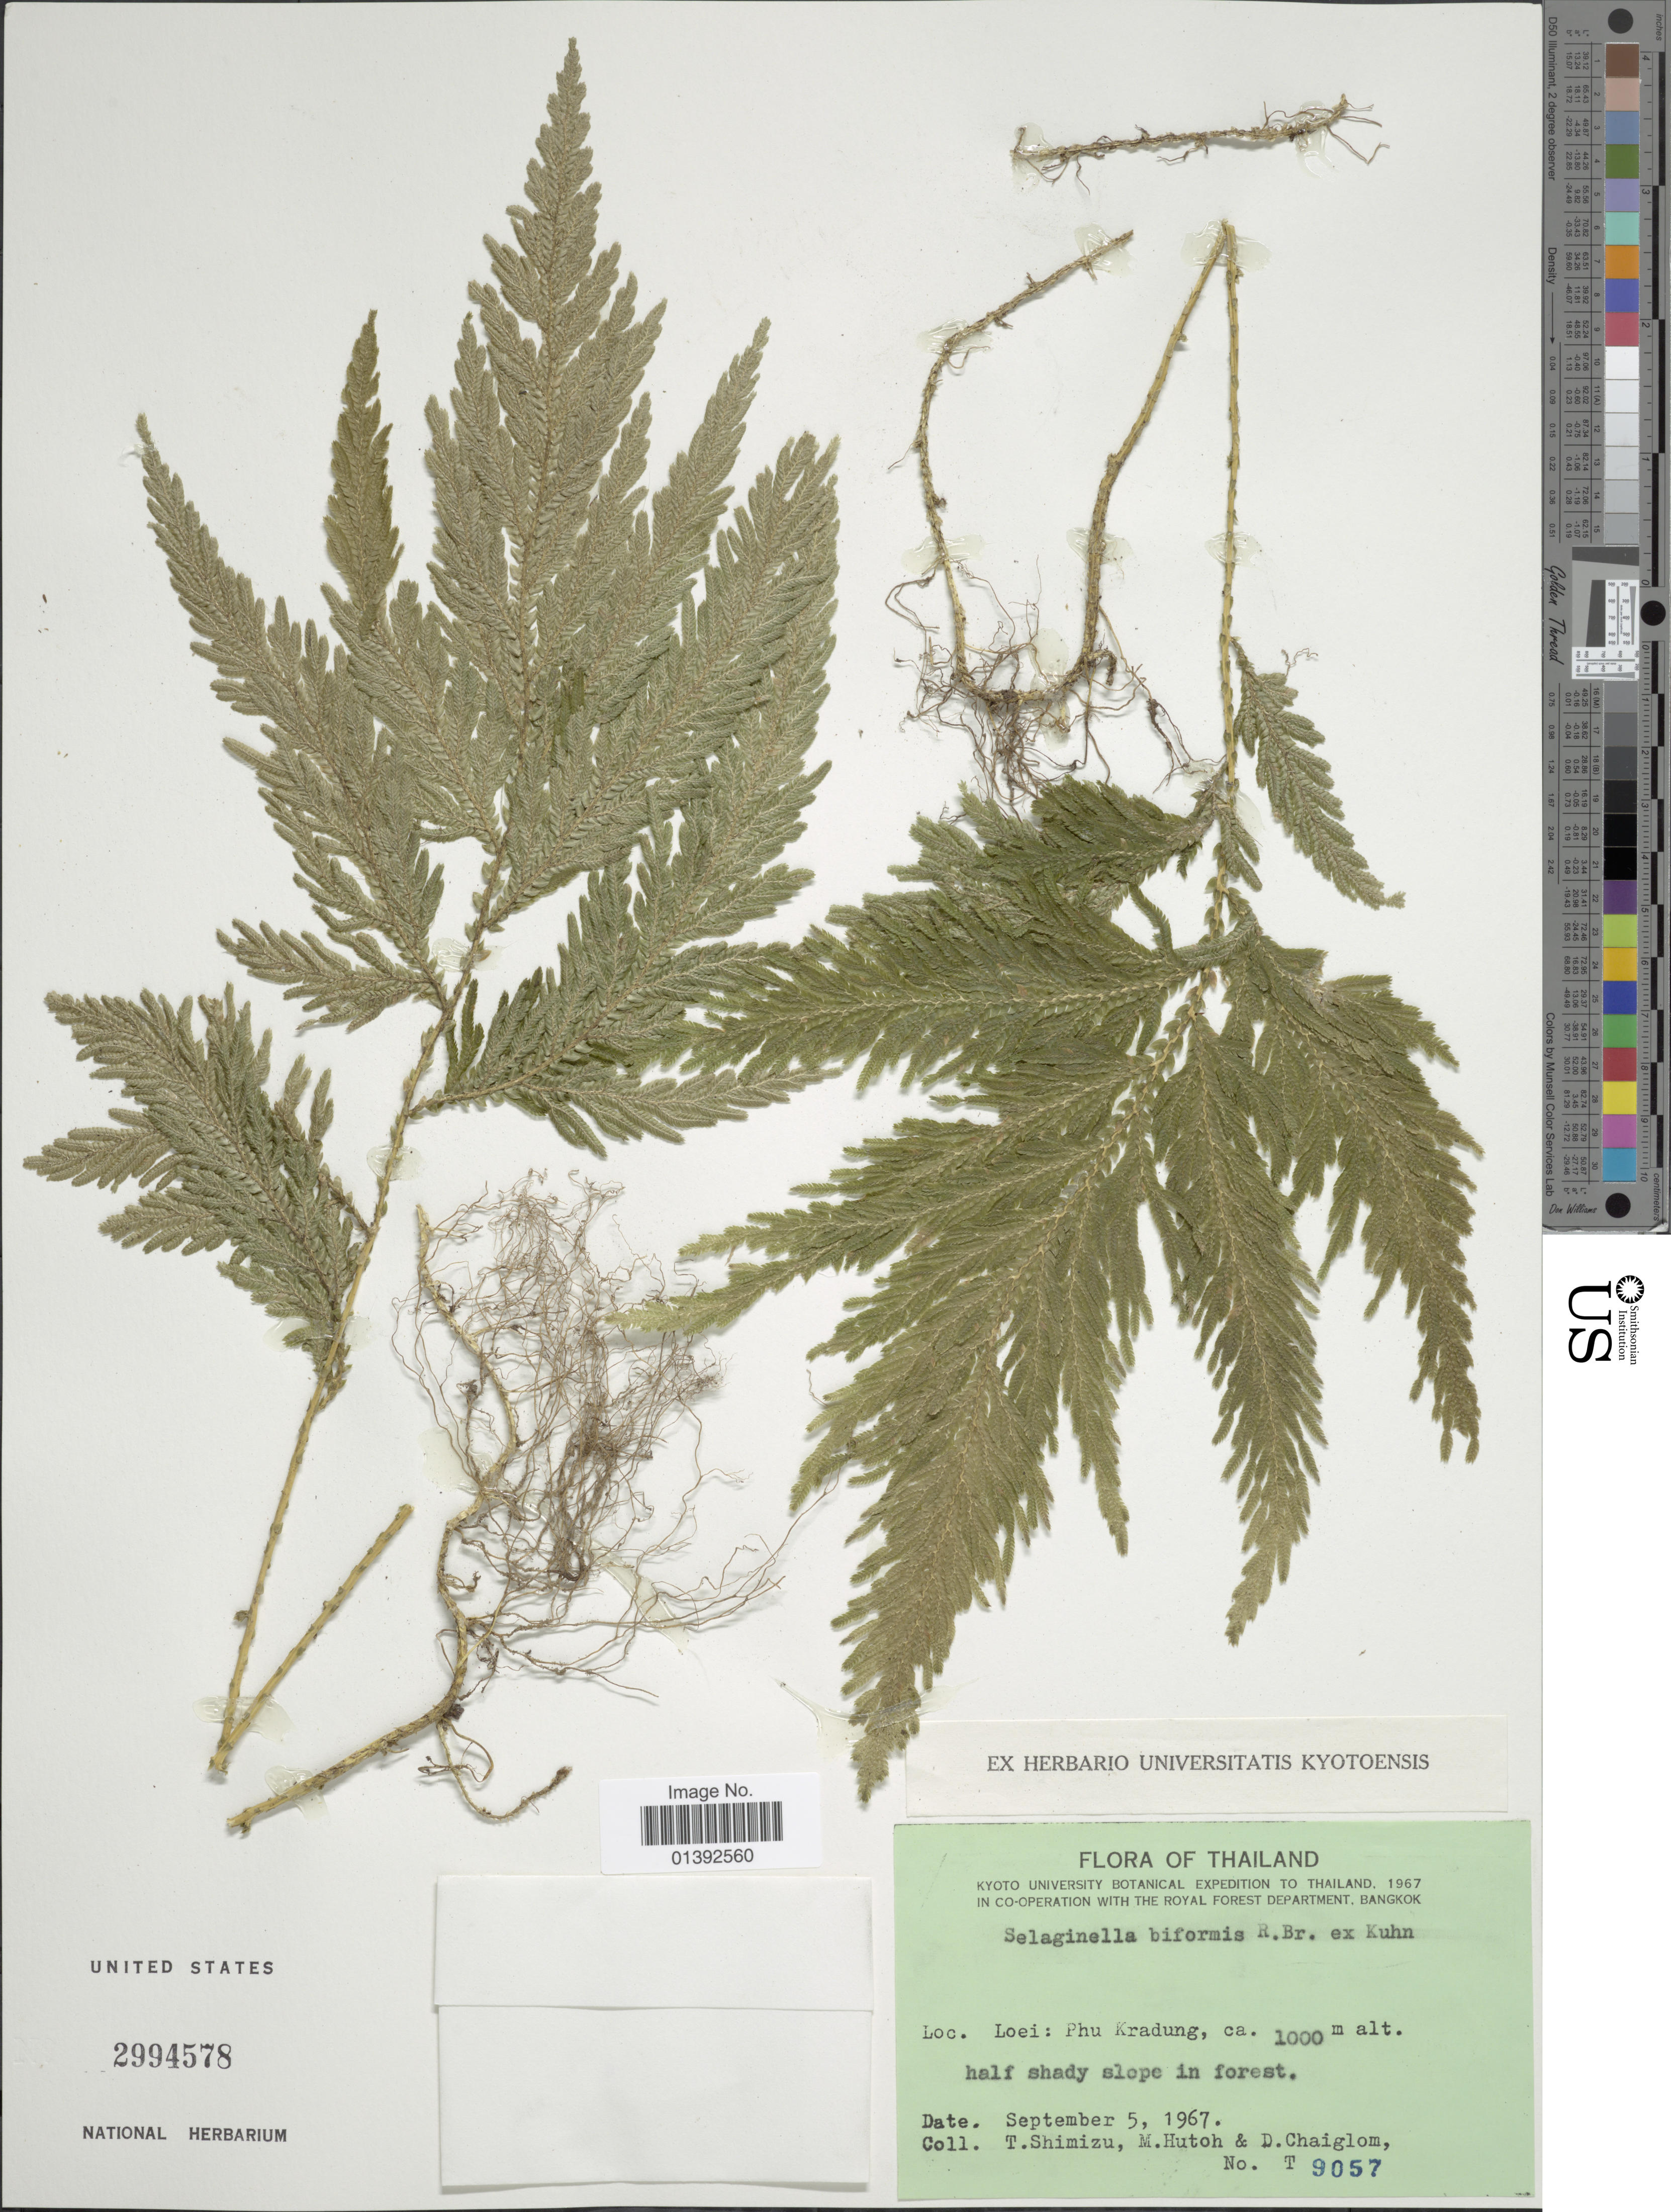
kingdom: Plantae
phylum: Tracheophyta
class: Lycopodiopsida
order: Selaginellales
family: Selaginellaceae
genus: Selaginella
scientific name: Selaginella biformis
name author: A. Braun ex Kuhn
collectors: T. Shimizu, M. Hutoh & D. Chaiglom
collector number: T 9057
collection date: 1967-09-05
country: Thailand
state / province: Loei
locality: Phu Kradung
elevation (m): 1000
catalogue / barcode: US 2994578